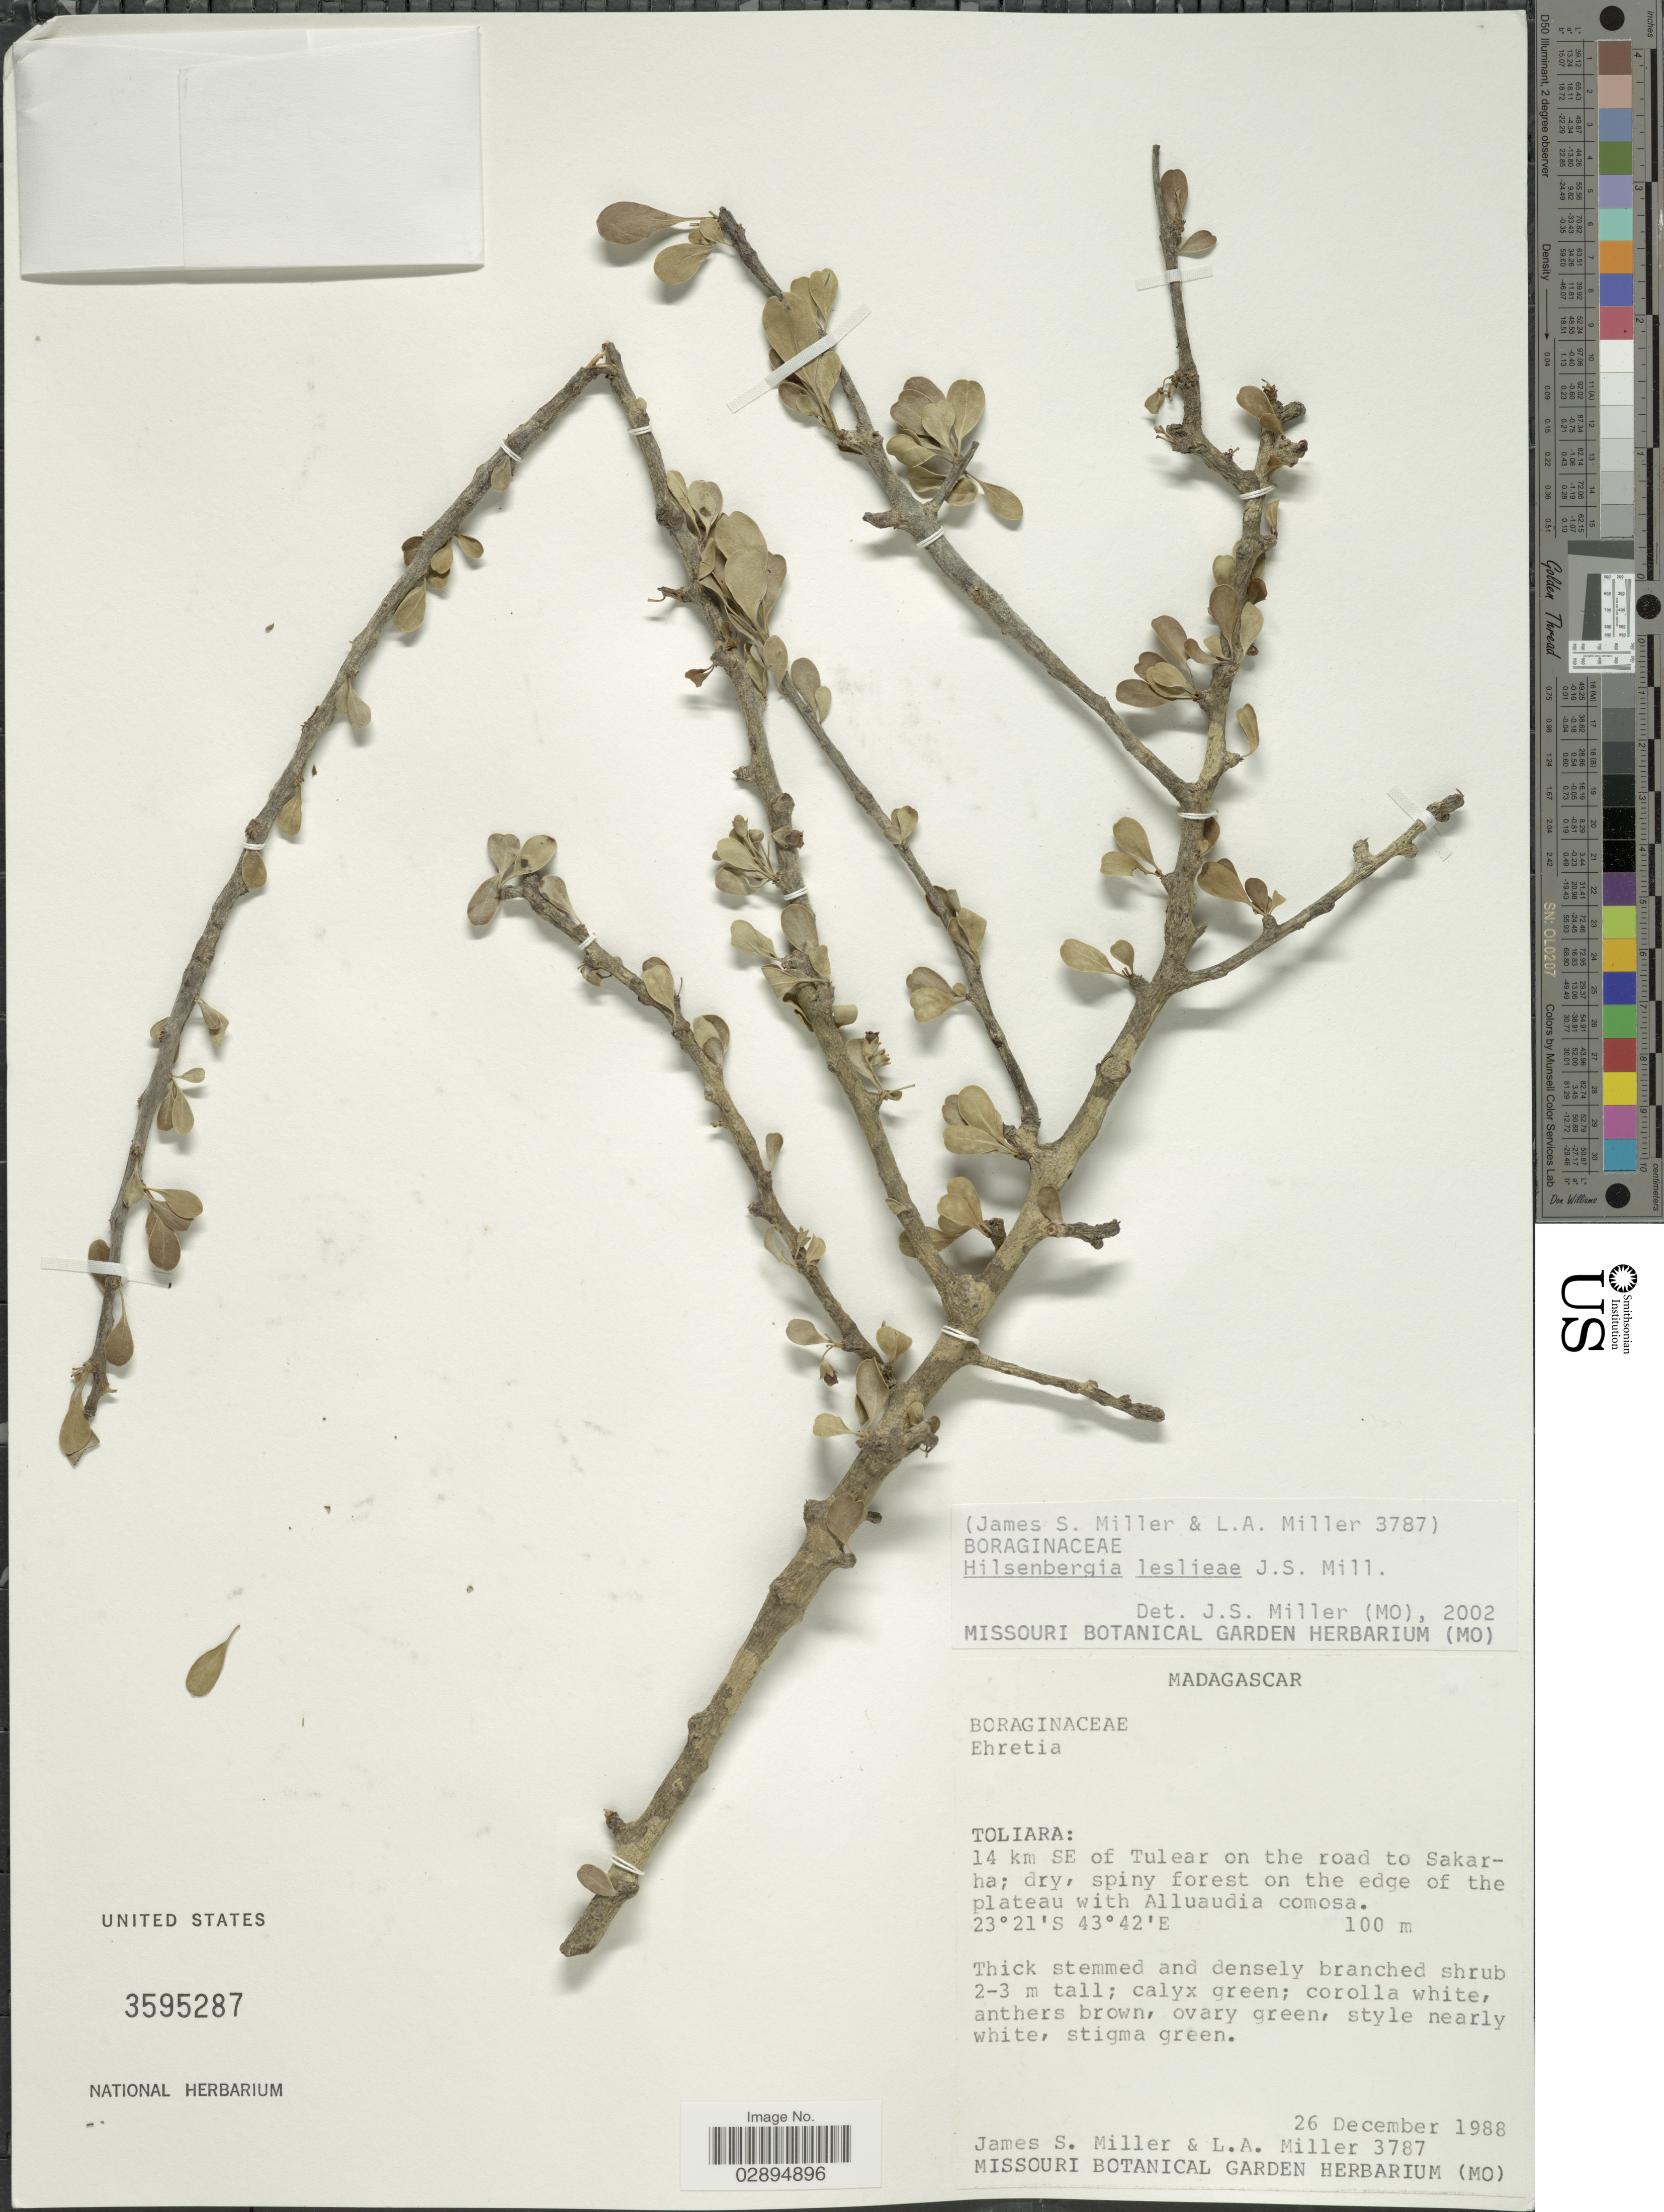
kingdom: Plantae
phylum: Tracheophyta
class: Magnoliopsida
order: Boraginales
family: Ehretiaceae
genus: Bourreria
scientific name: Bourreria leslieae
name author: (J.S. Mill.) J.S. Mill. & Gottschling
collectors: J. S. Miller & L. A. Miller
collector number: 3787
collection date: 1988-12-26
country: Madagascar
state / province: Atsimo-Andrefana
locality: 14 km SE of Tulear on the road to Sakarha.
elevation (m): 100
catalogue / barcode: US 3595287